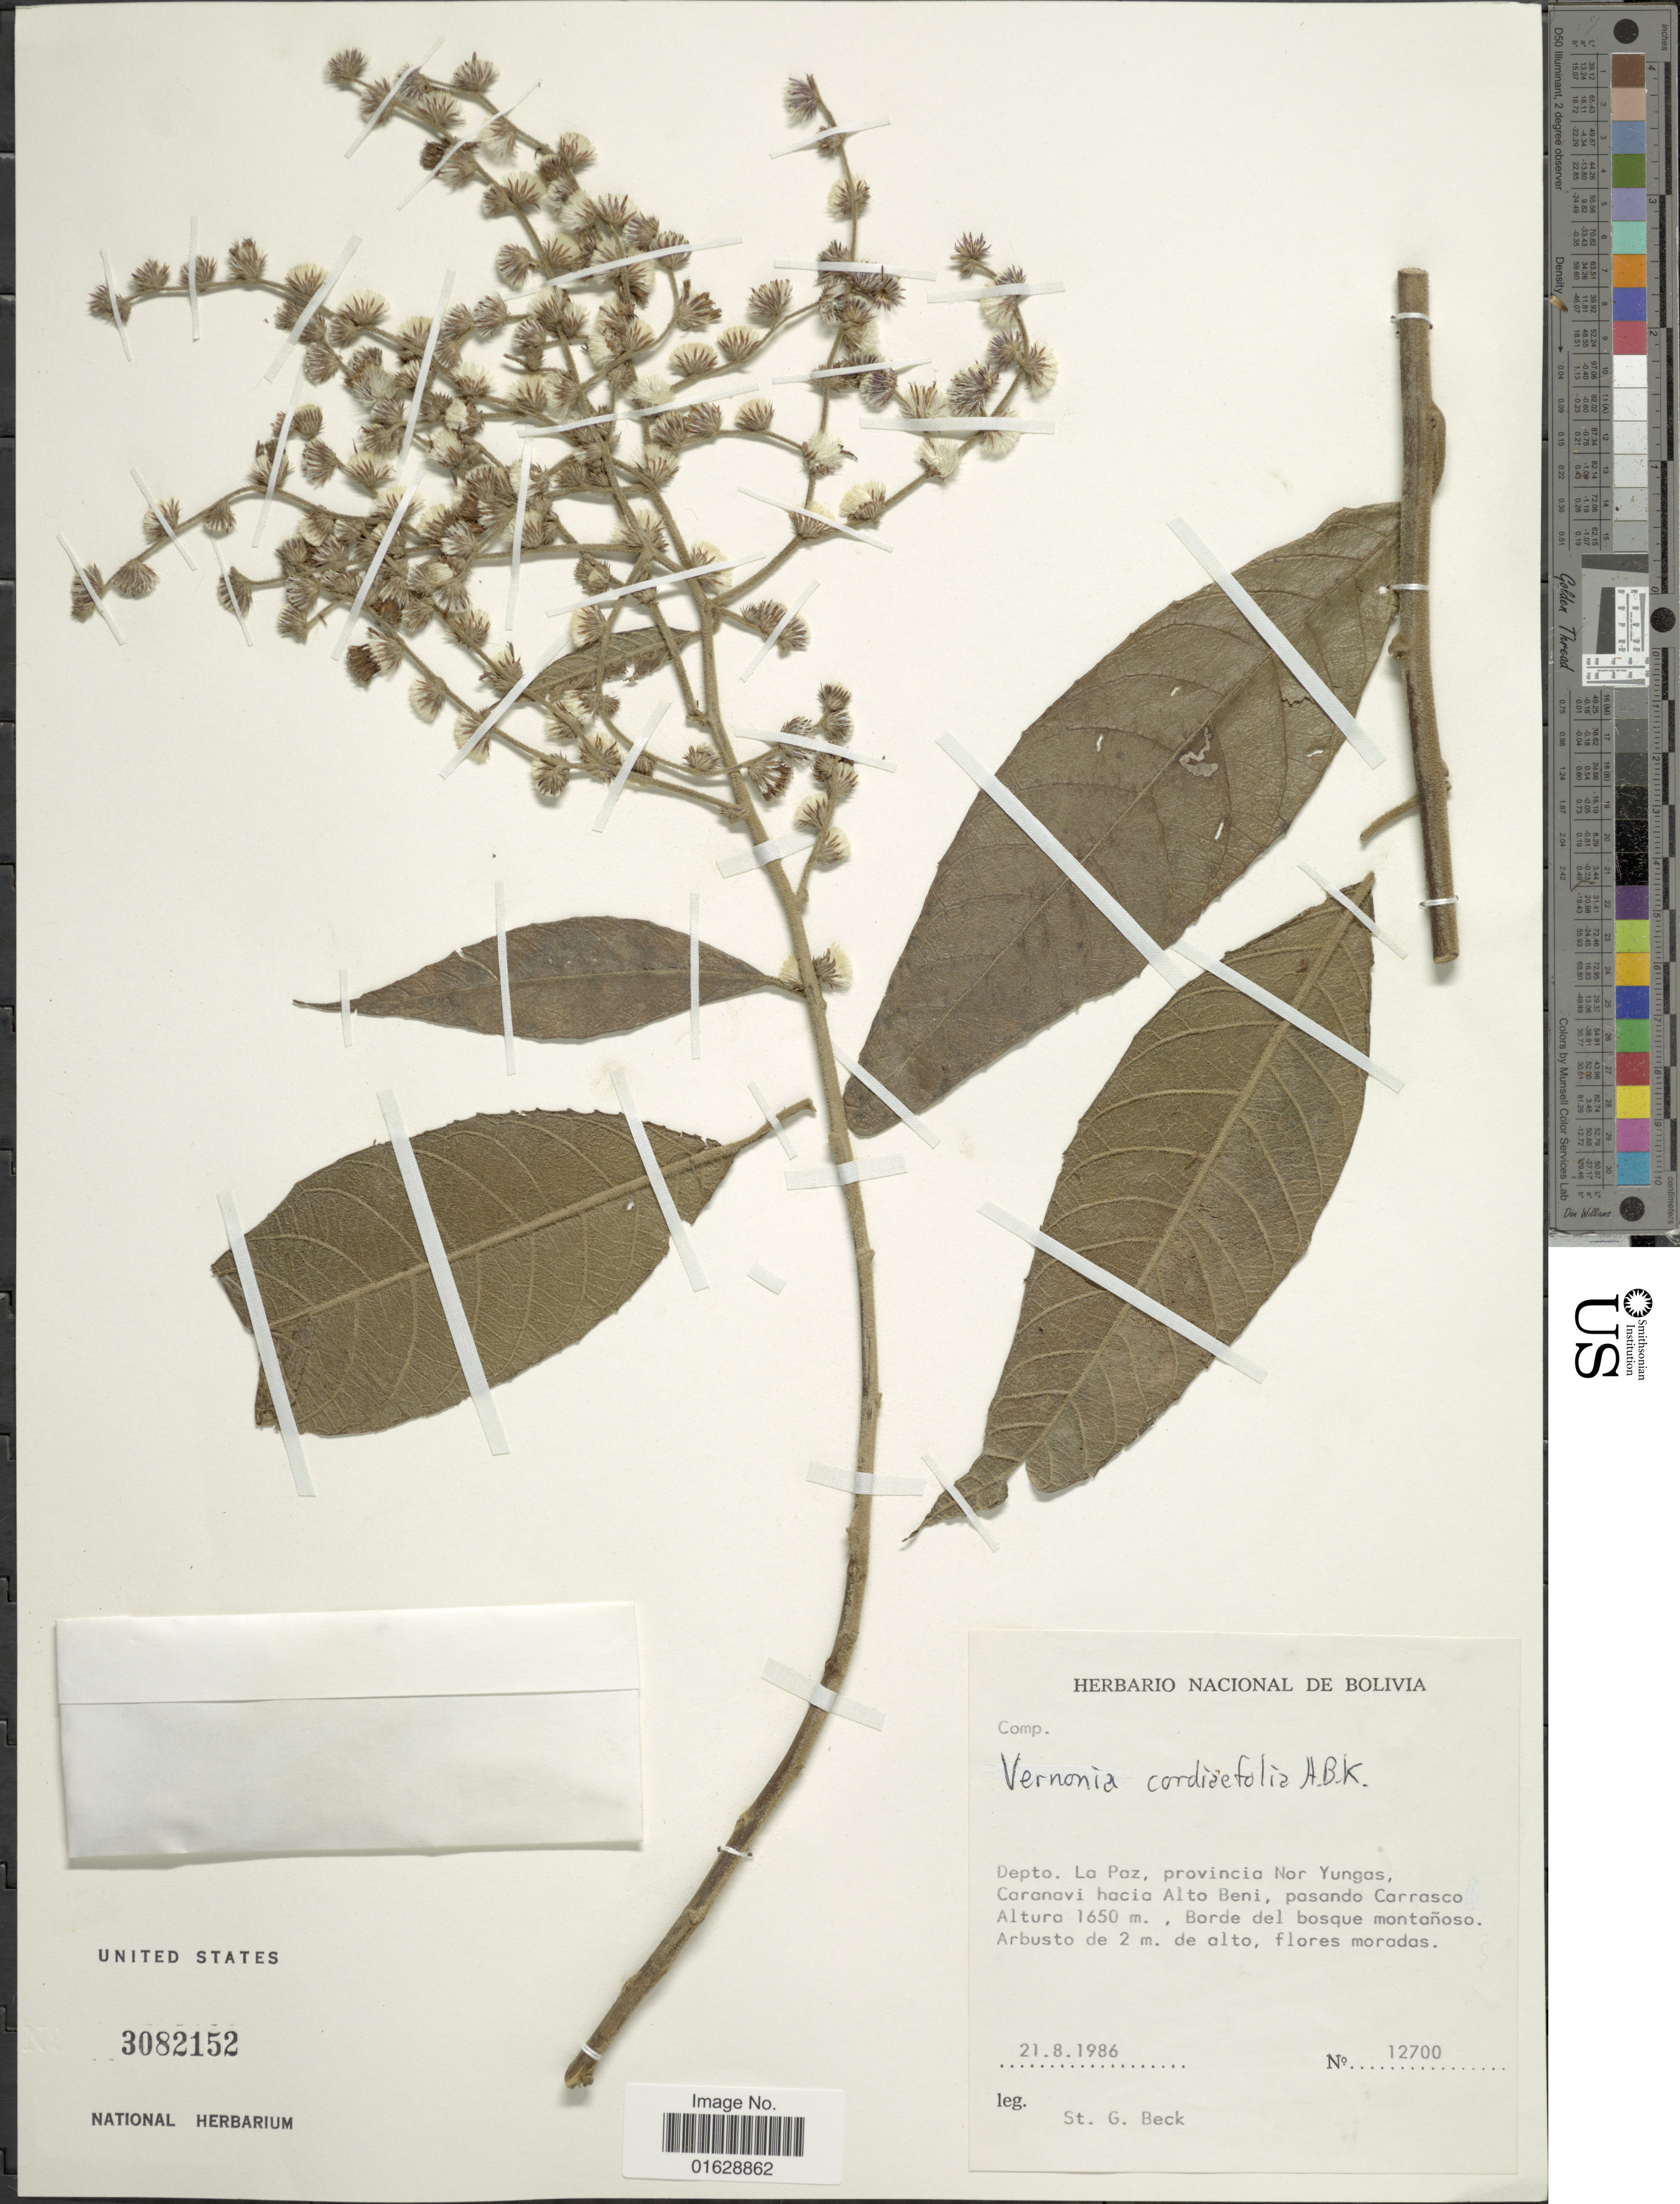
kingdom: Plantae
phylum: Tracheophyta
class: Magnoliopsida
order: Asterales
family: Asteraceae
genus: Lepidaploa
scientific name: Lepidaploa cordiaefolia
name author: (Kunth) H. Rob.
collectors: S. G. Beck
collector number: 12700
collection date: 1986-08-21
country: Bolivia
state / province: La Paz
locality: provincia Nor Yungas, Caranavi hacia Alto Beni, pasando Carrasco.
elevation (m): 1650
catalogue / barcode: US 3082152